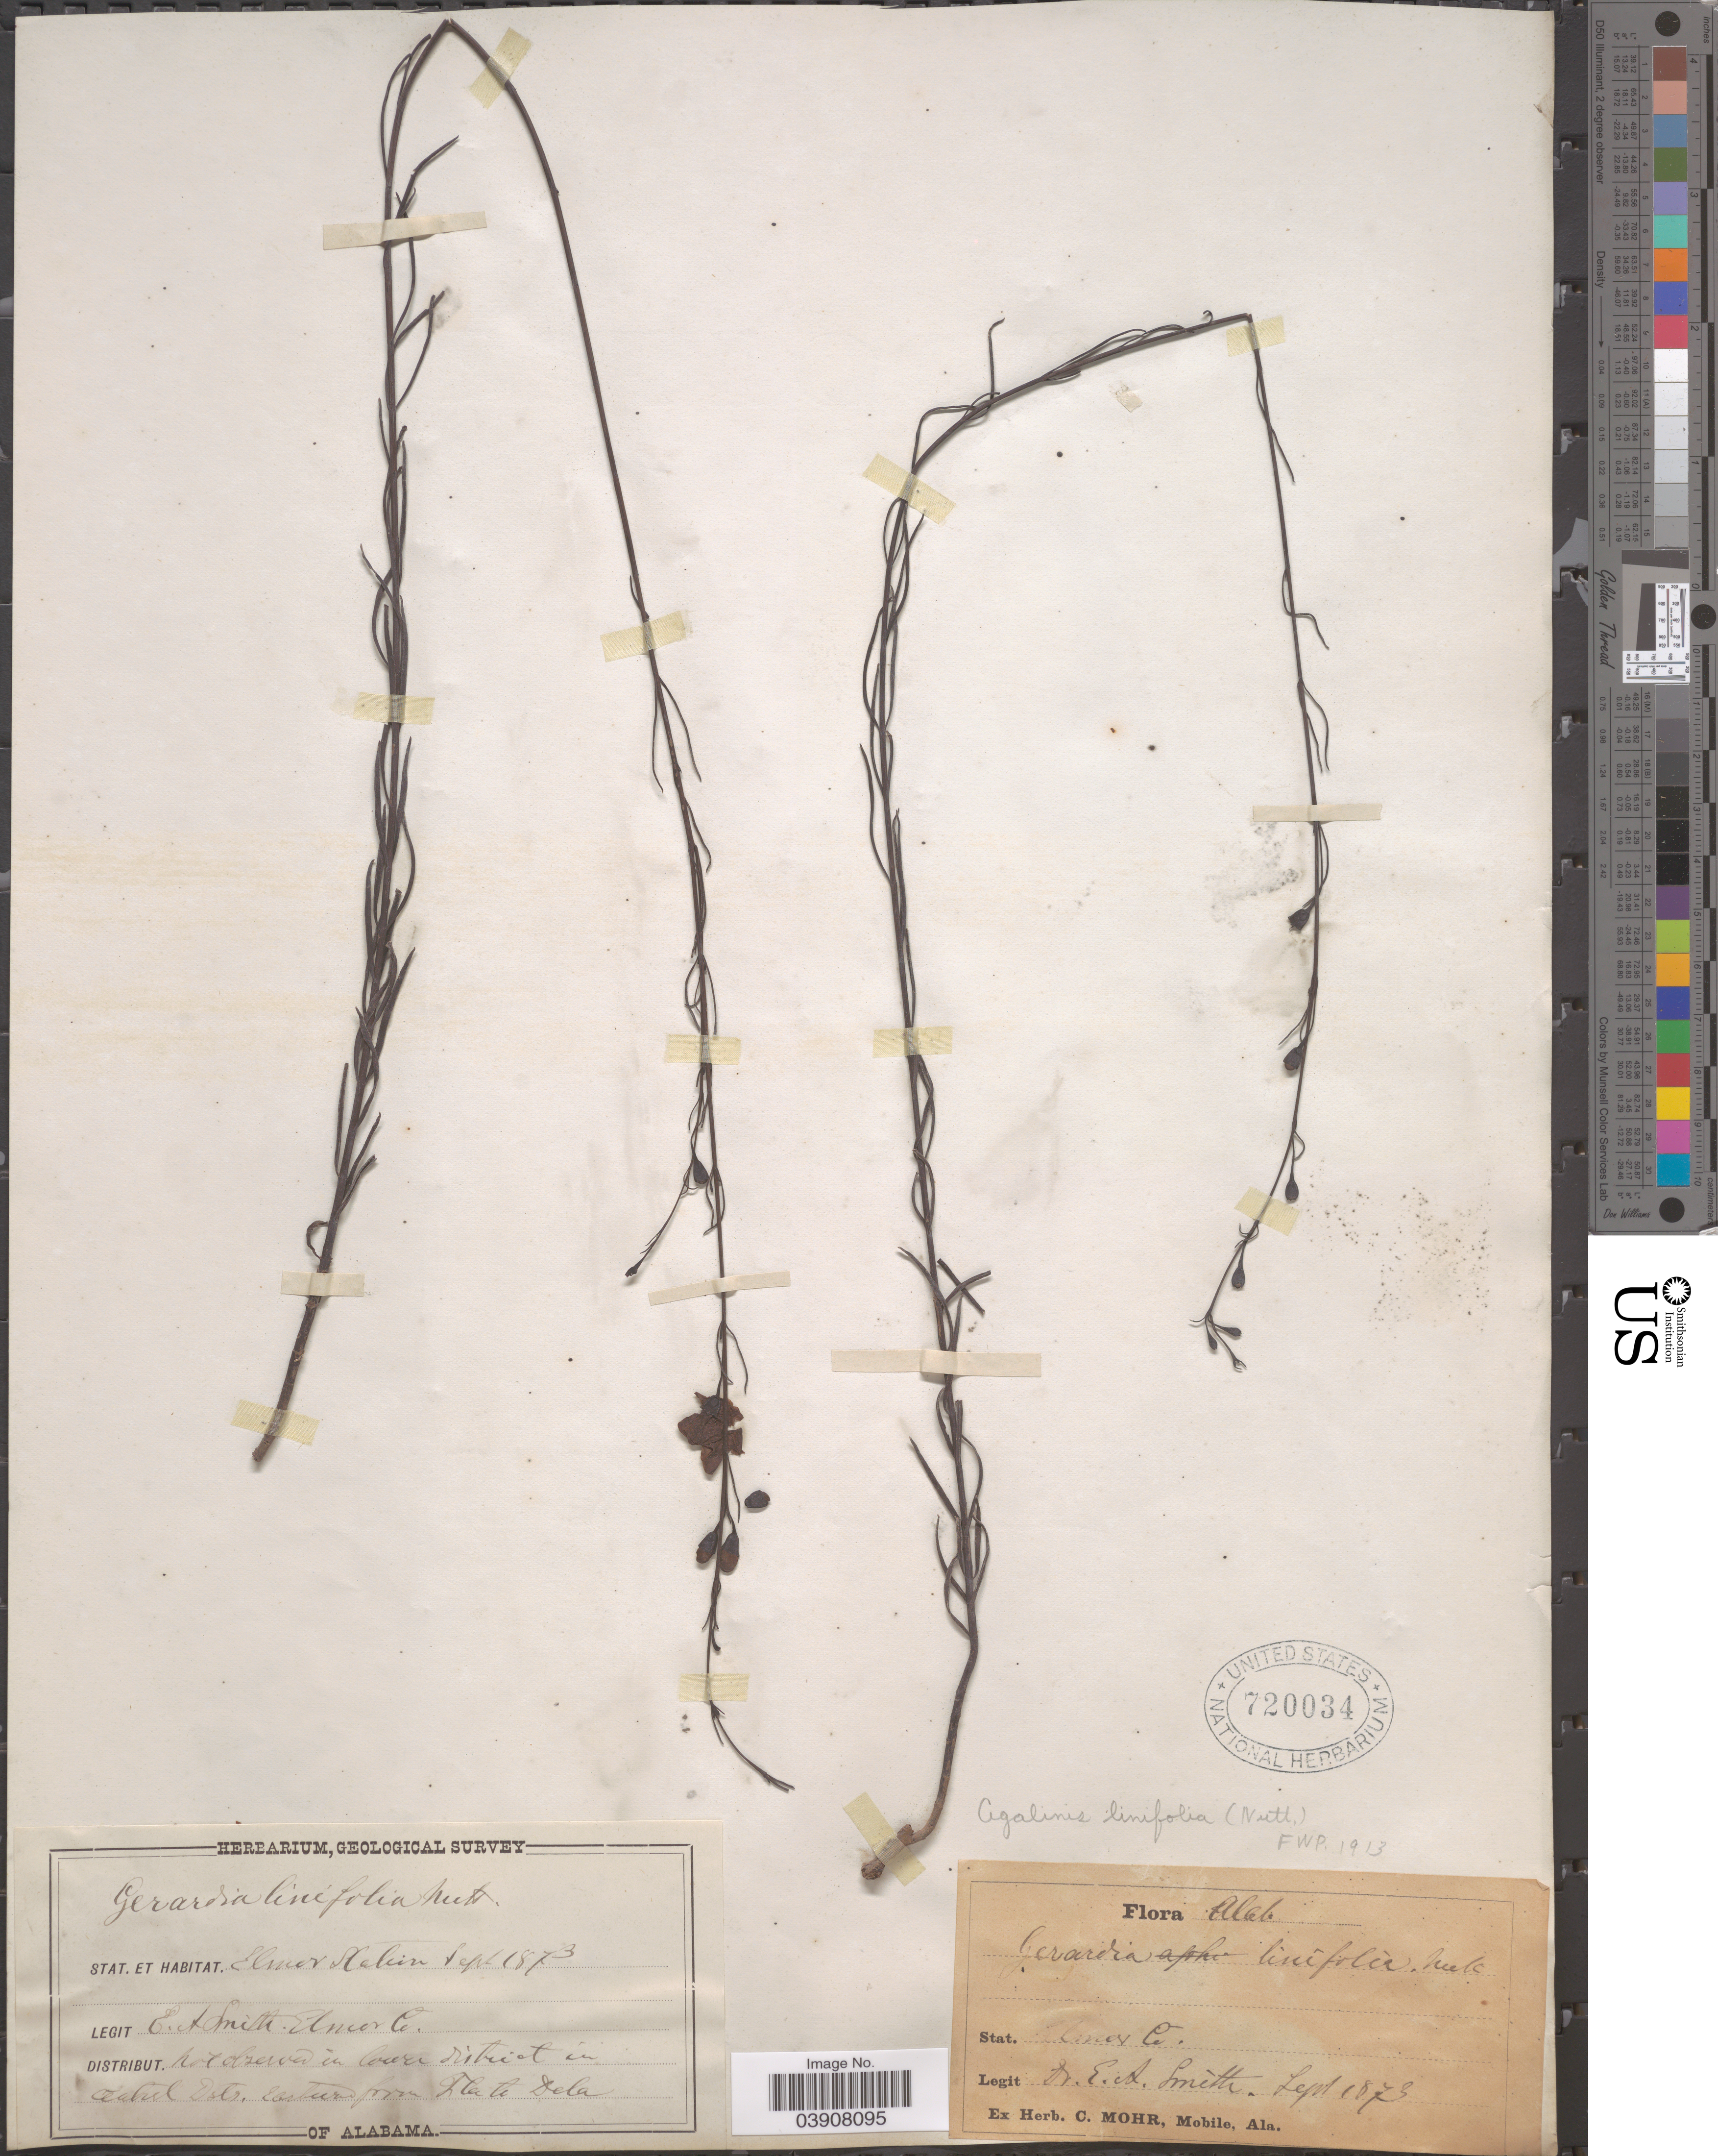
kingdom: Plantae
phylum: Tracheophyta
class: Magnoliopsida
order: Lamiales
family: Orobanchaceae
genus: Agalinis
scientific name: Agalinis linifolia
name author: (Nutt.) Britton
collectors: E. A. Smith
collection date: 1873-09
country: United States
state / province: Alabama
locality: Elmer S Cabin. Elmer Co.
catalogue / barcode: US 720034